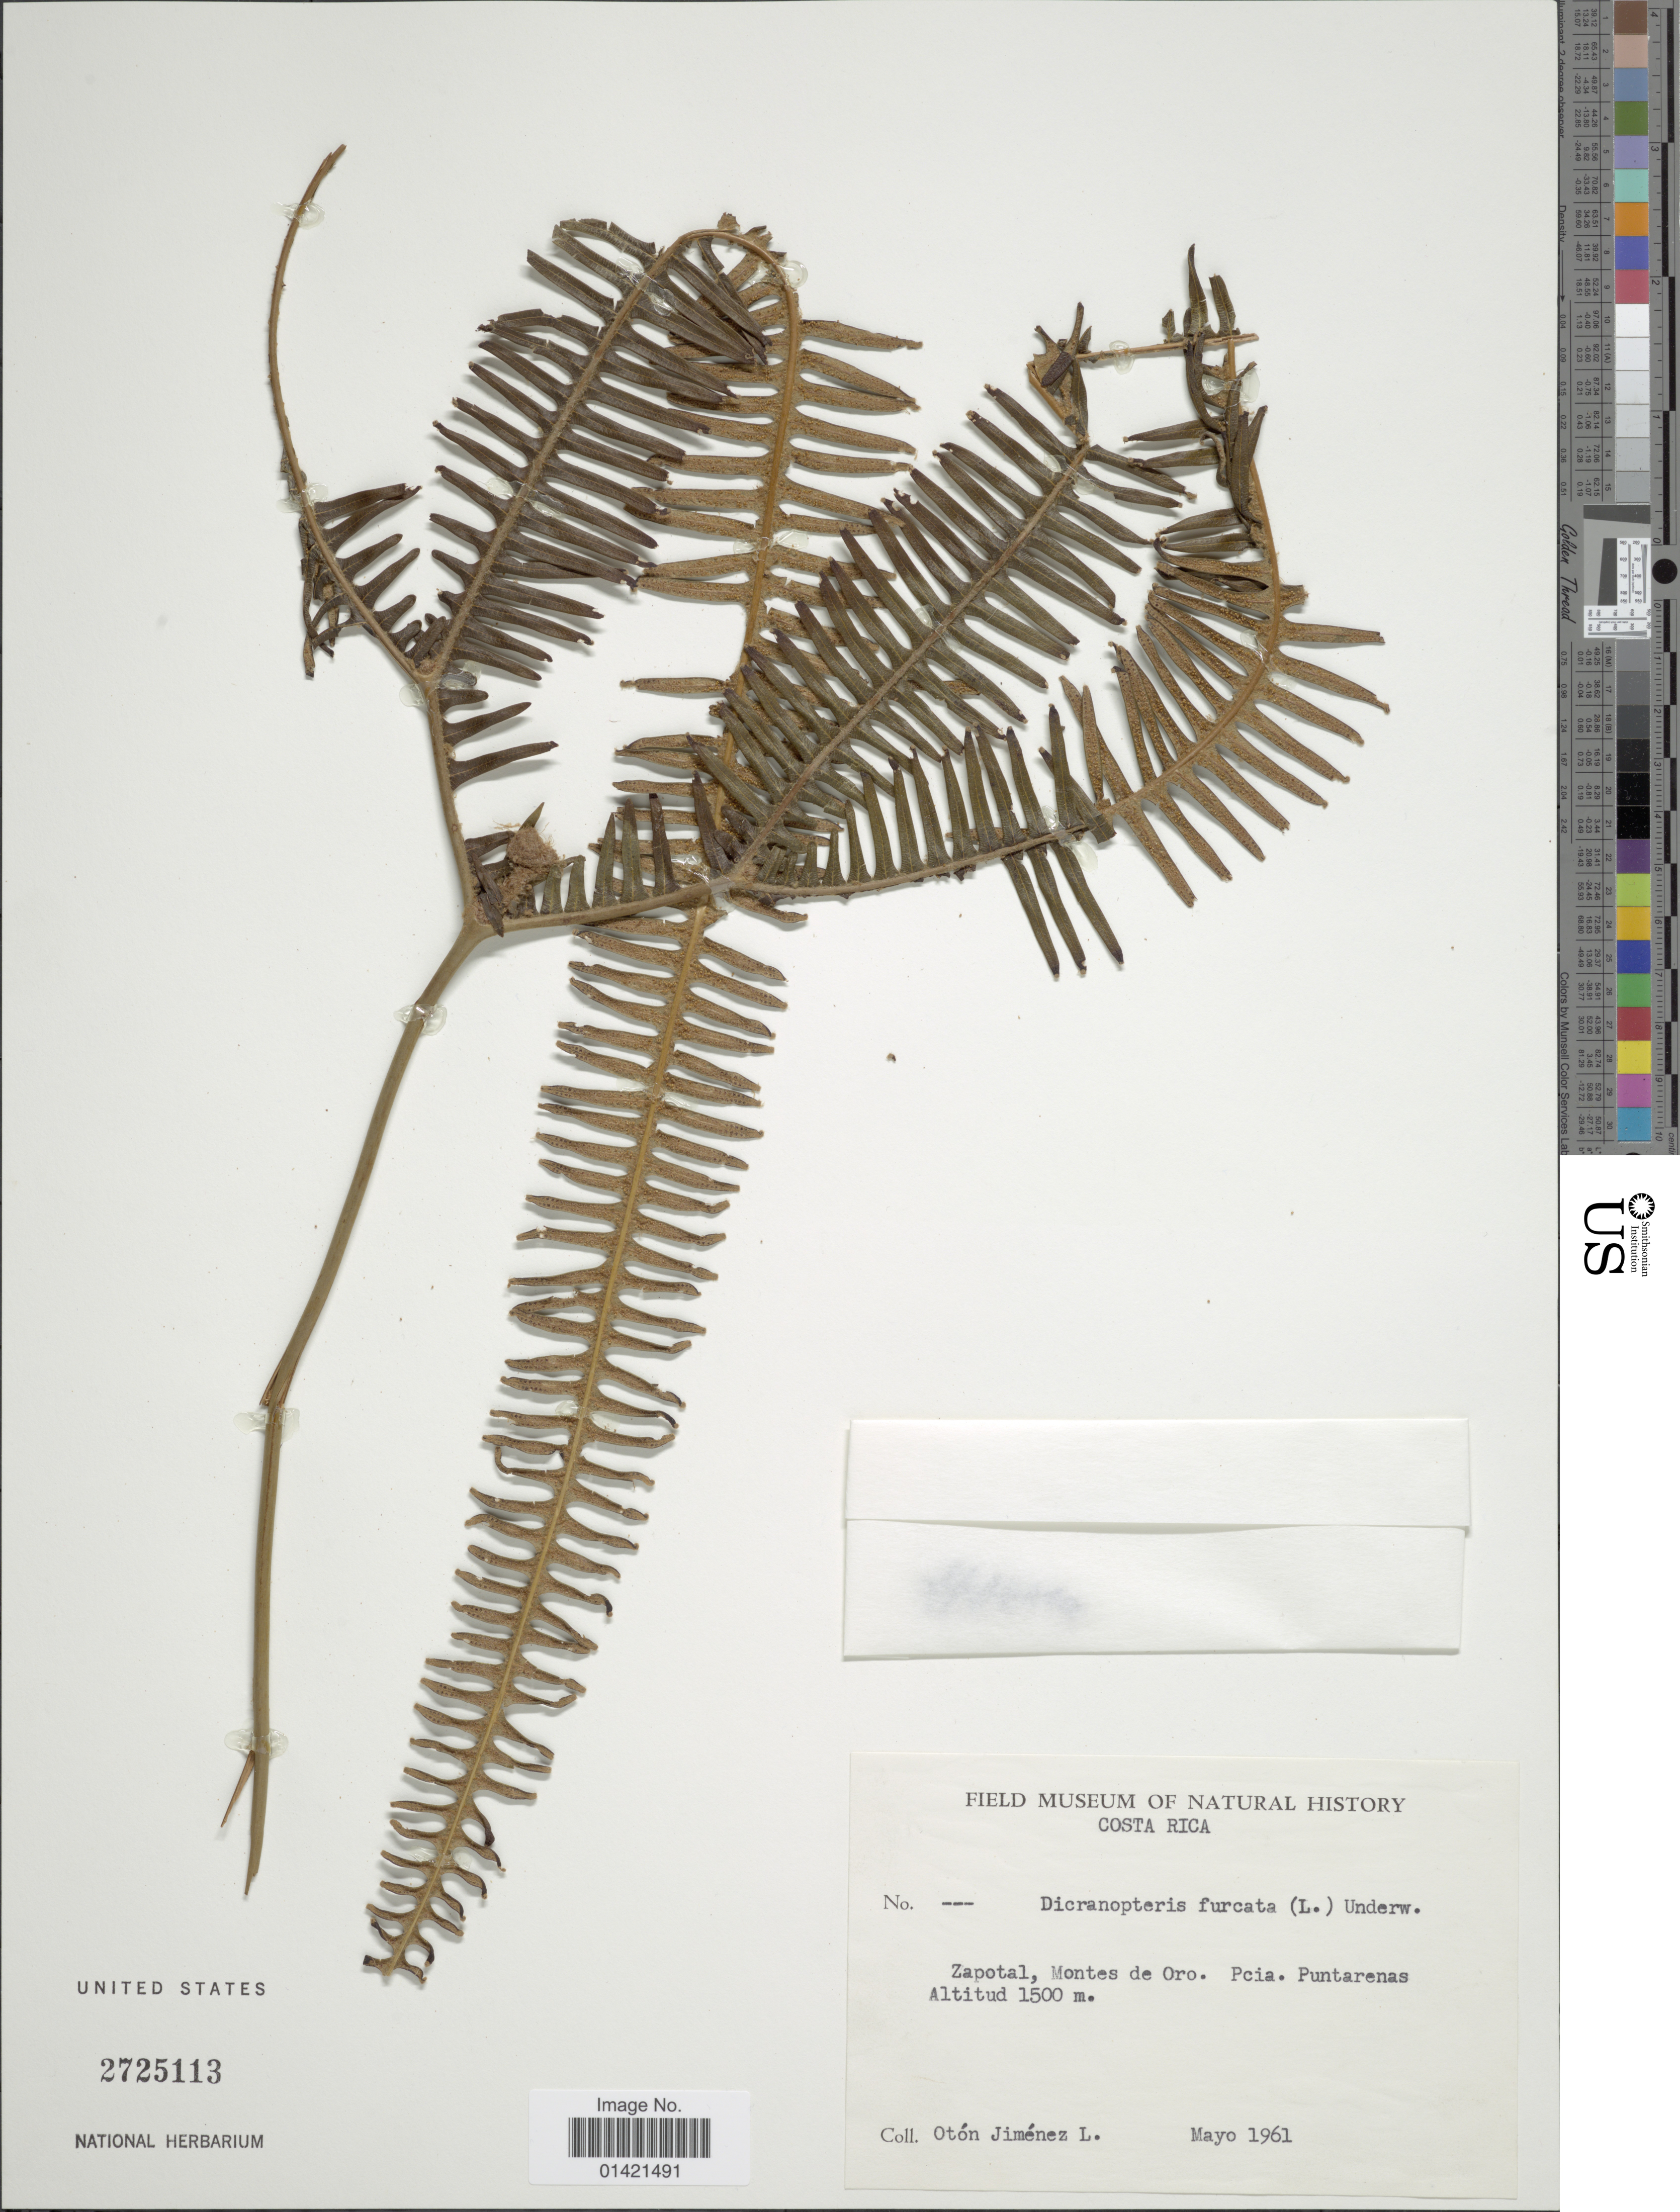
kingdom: Plantae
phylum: Tracheophyta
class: Polypodiopsida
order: Gleicheniales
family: Gleicheniaceae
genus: Sticherus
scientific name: Sticherus bifidus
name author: (Willd.) Ching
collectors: O. Jiménez L.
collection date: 1961-05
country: Costa Rica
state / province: Puntarenas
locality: Zapotal, Montes de Oro. Pcia. Puntarenas.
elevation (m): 1500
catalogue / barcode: US 2725113